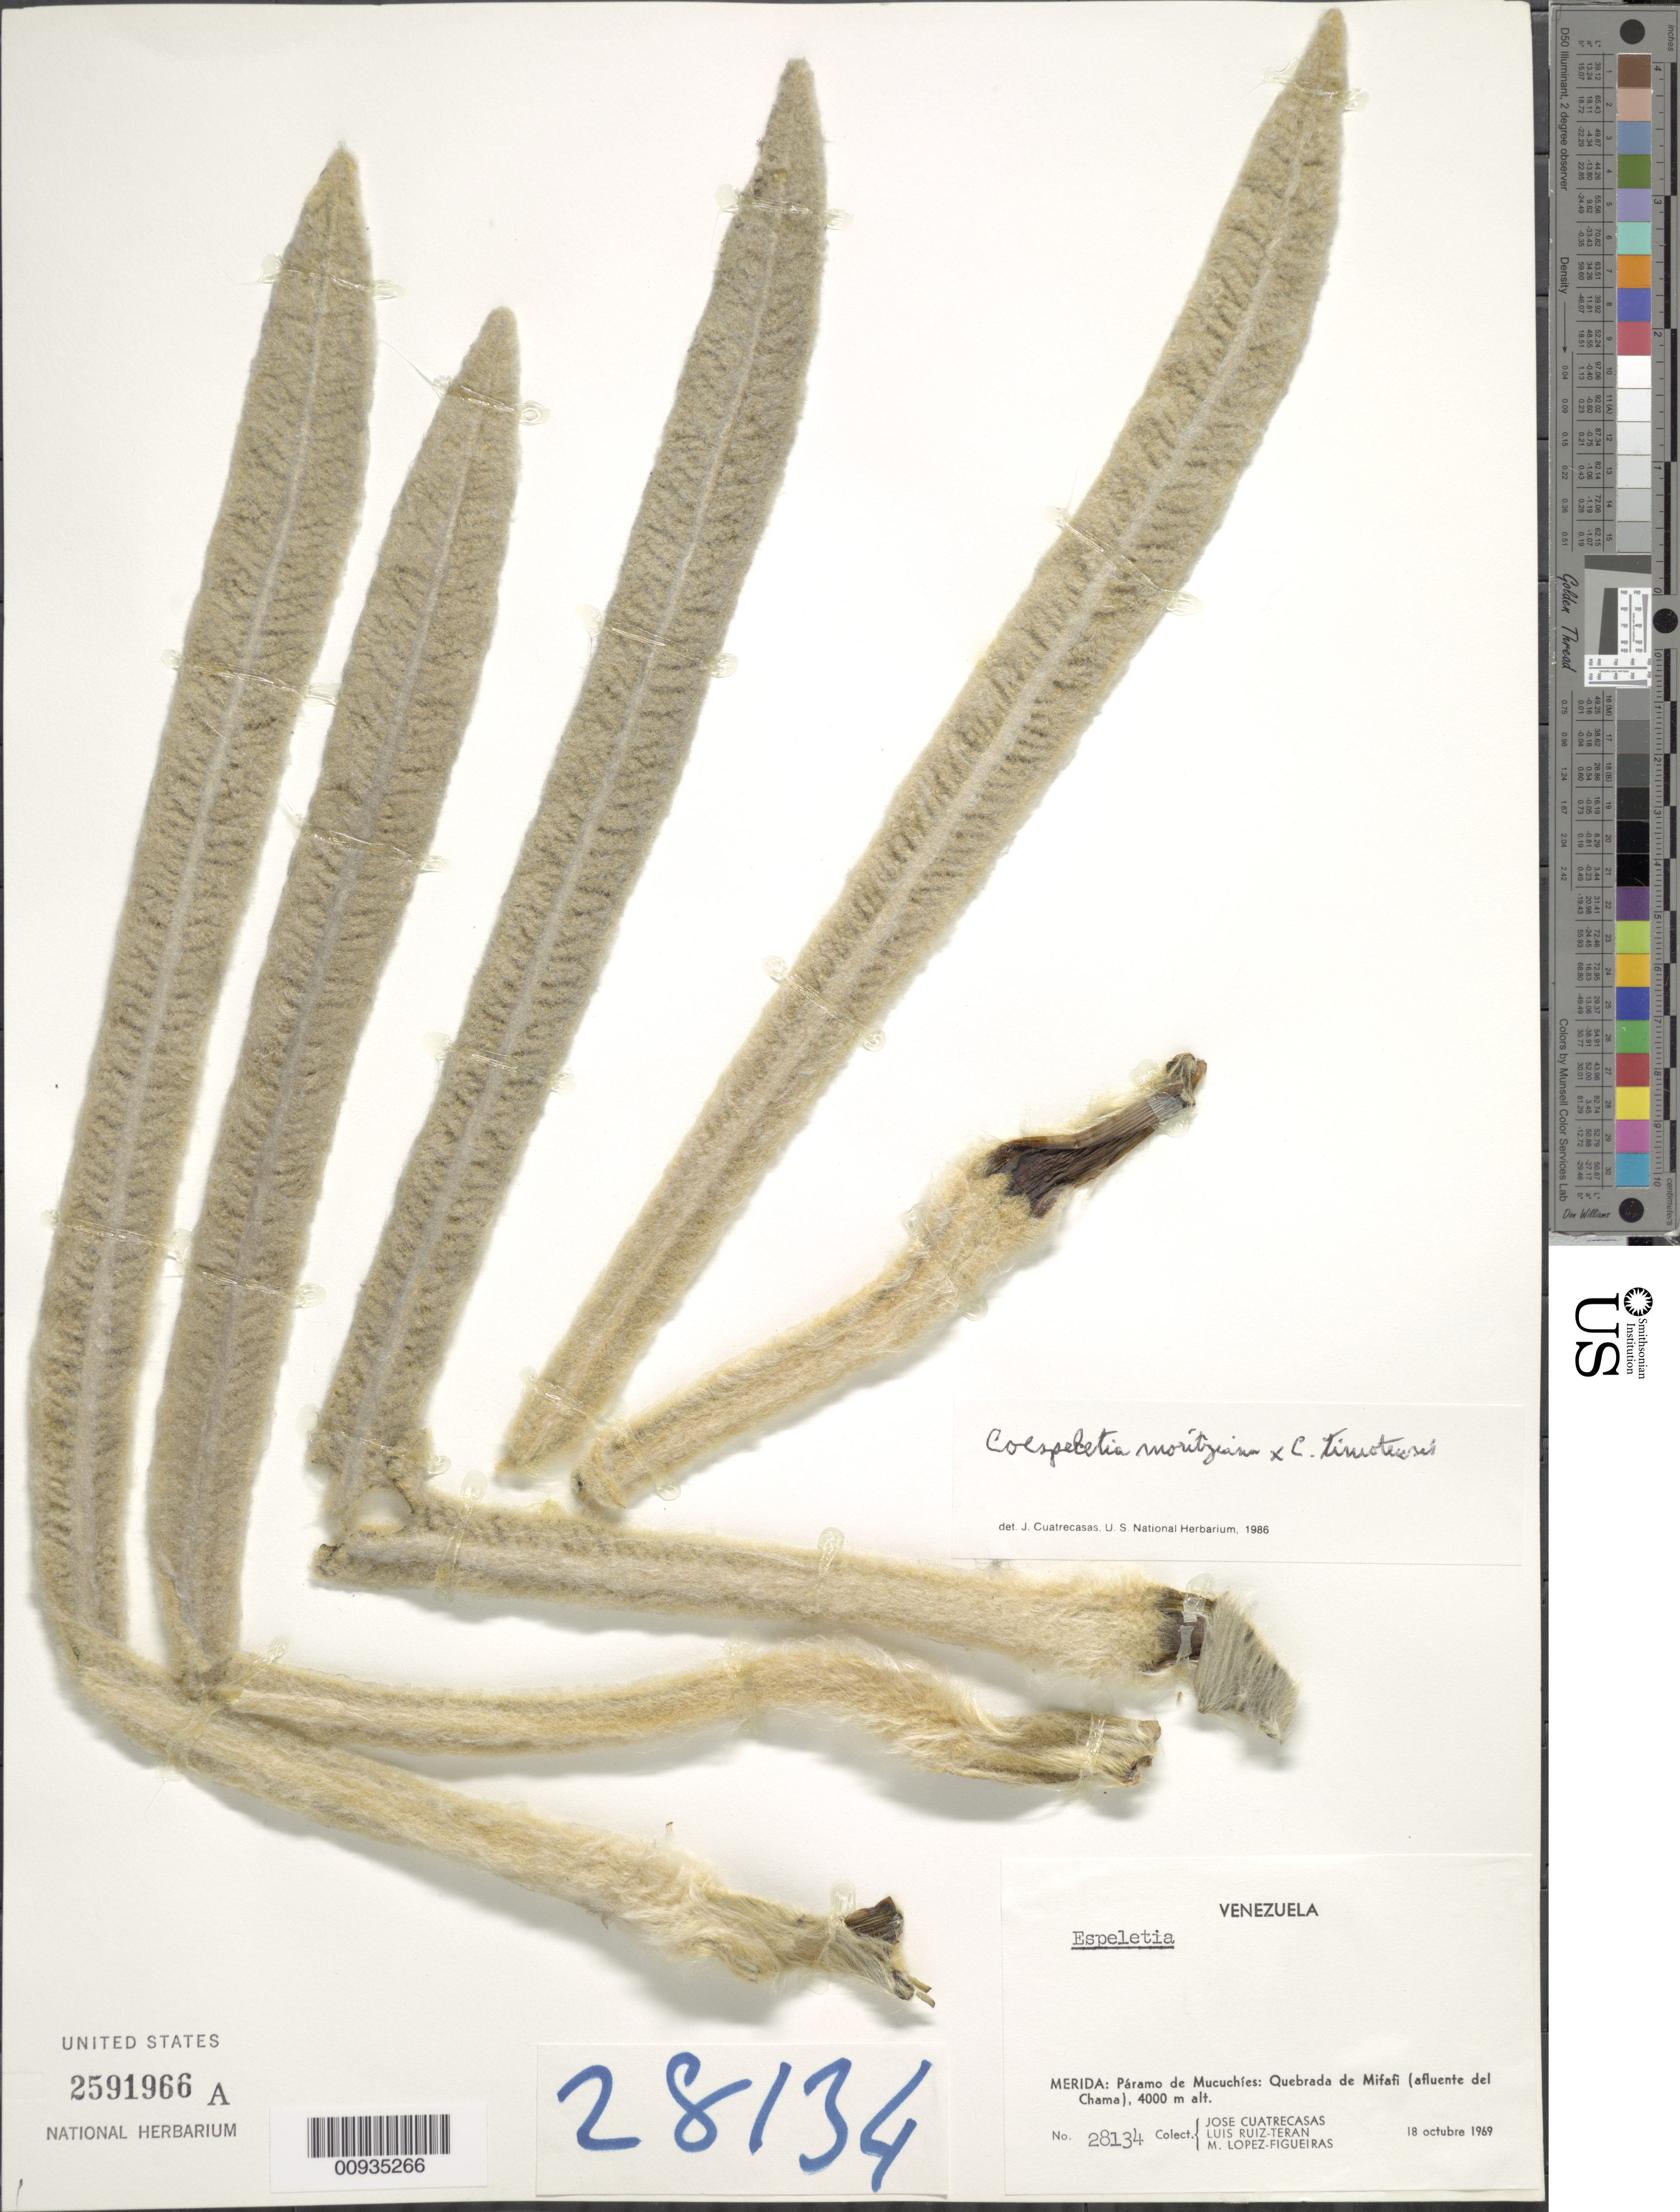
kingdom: Plantae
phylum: Tracheophyta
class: Magnoliopsida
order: Asterales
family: Asteraceae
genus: Coespeletia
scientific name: Coespeletia moritziana x C. timotensis (Cuatrec.) Cuatrec.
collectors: J. Cuatrecasas, L. Teran & M. López Figueiras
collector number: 28134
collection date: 1969-10-18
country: Venezuela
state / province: Mérida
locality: Paramo de Mucuchies: Quebrada de Mifafi (afluente del Chama)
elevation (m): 4000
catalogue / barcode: US 2591966A